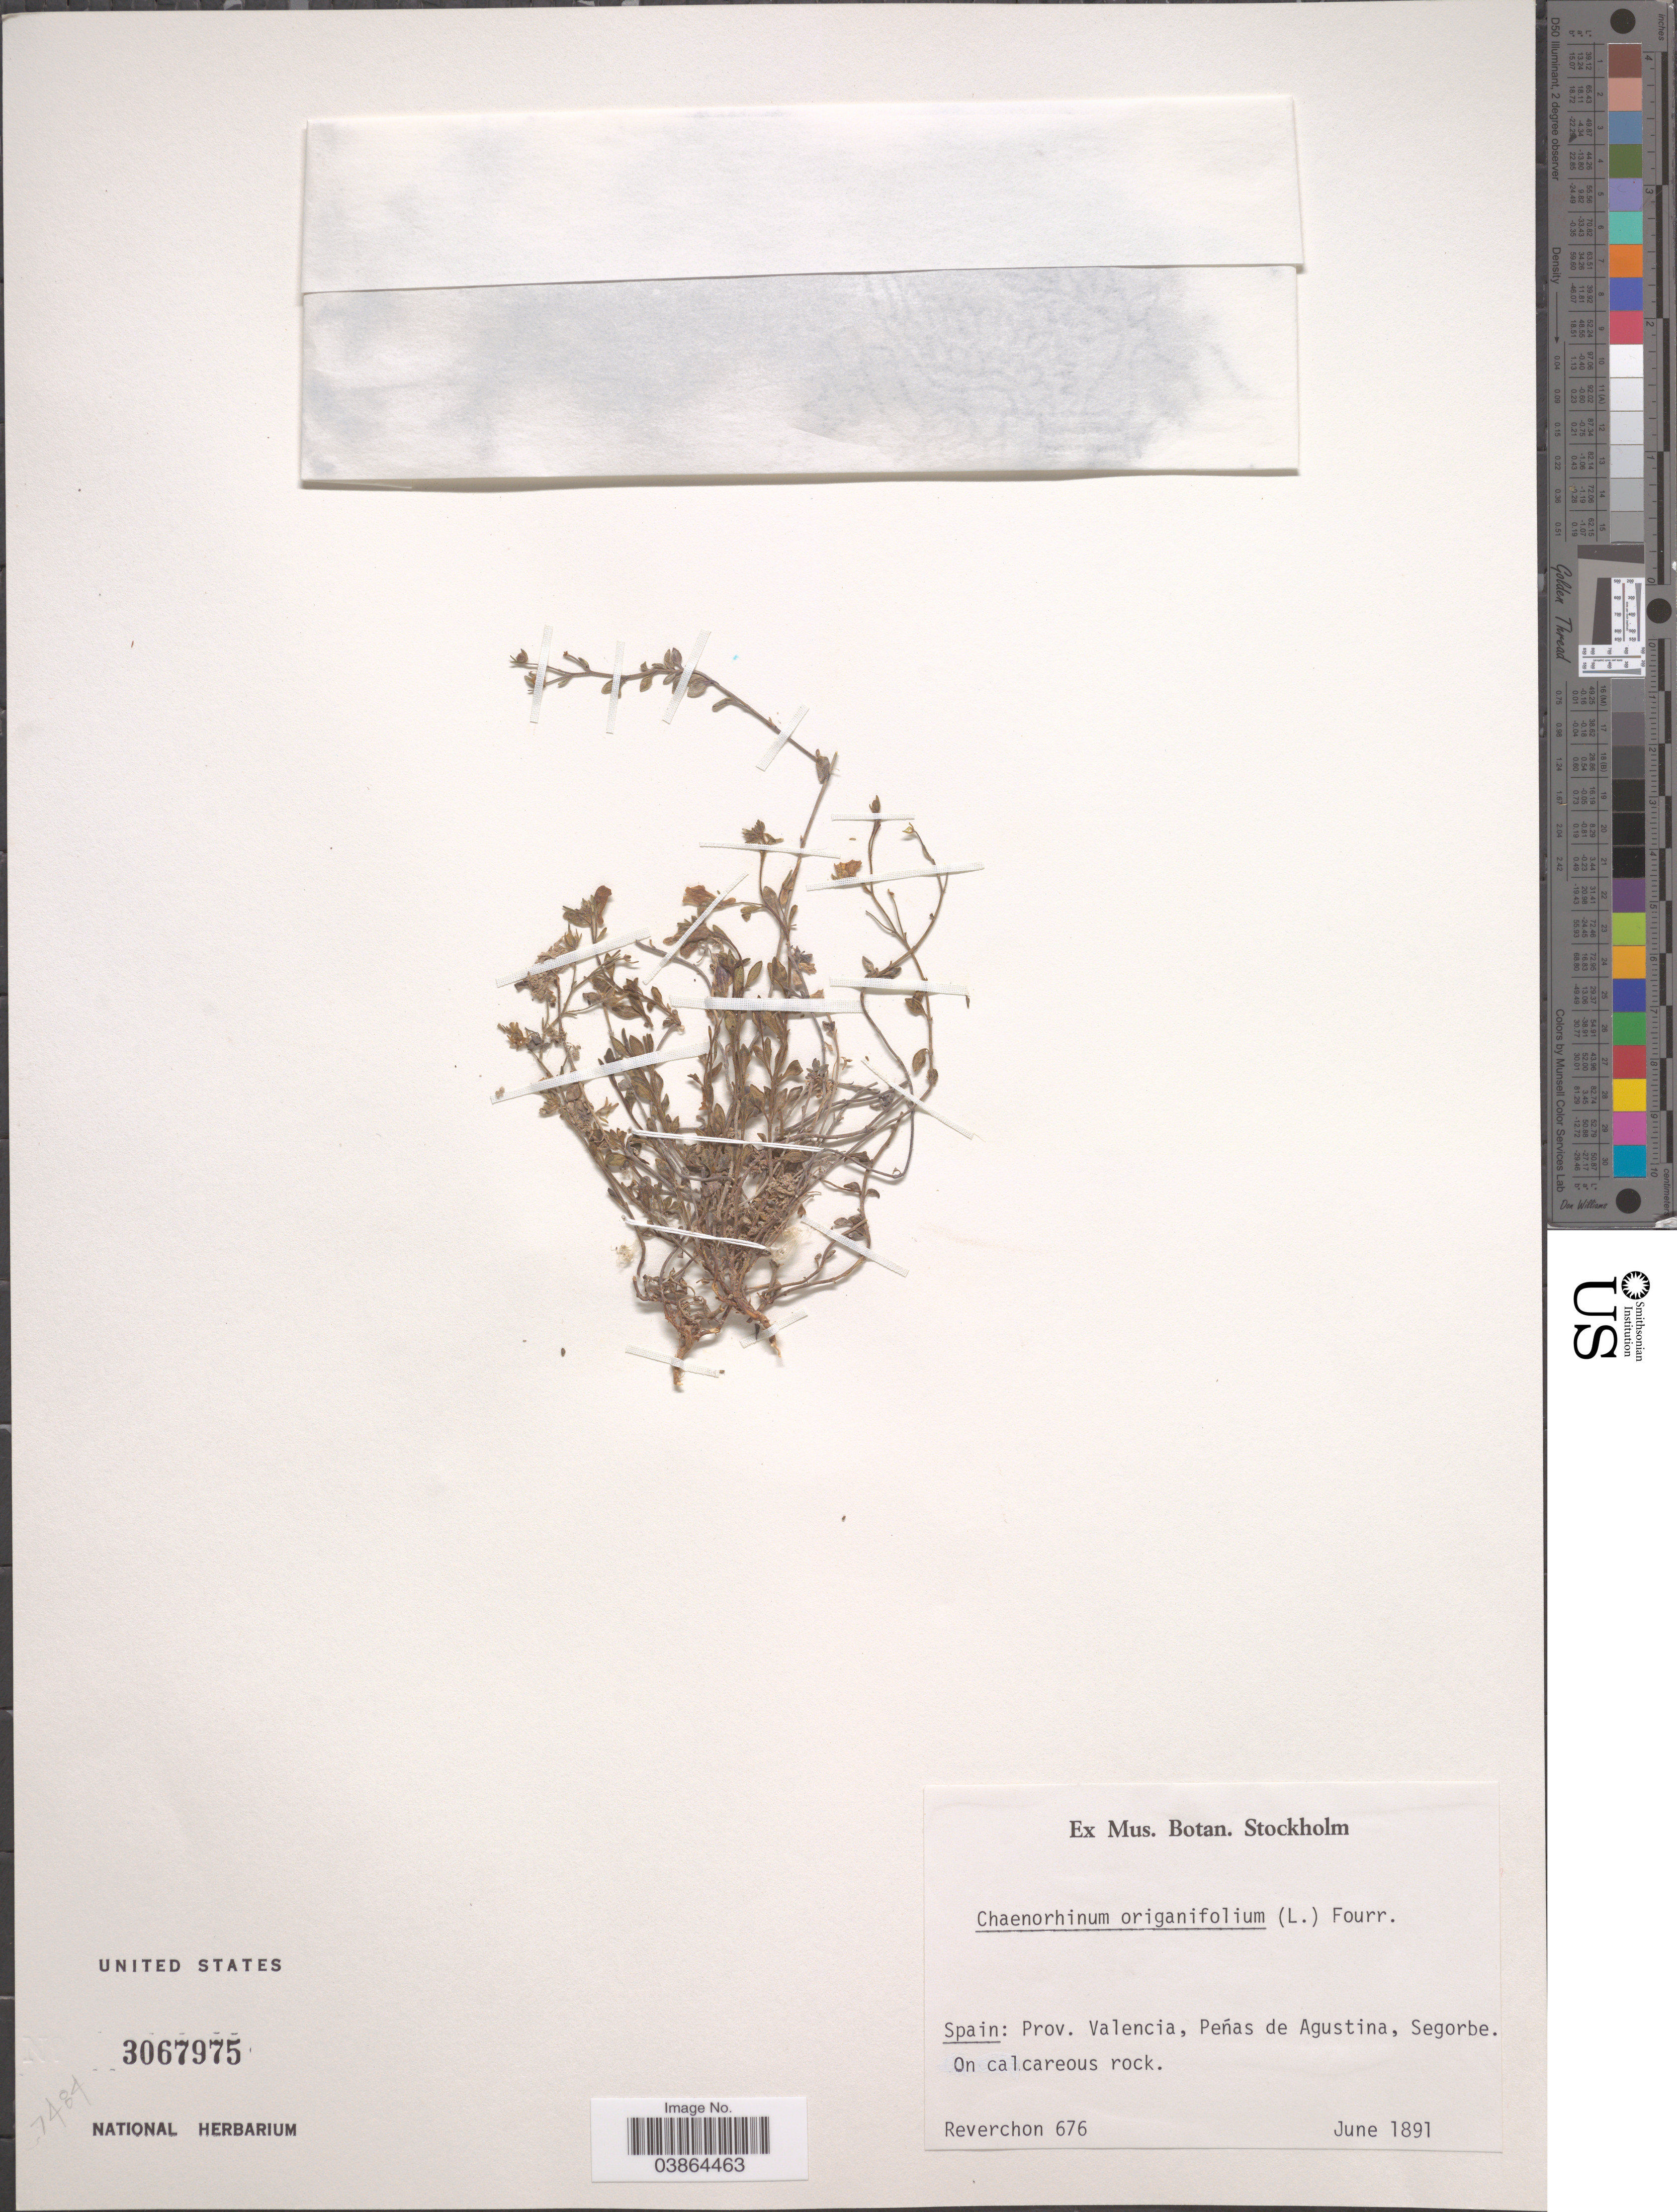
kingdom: Plantae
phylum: Tracheophyta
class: Magnoliopsida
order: Lamiales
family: Plantaginaceae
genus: Chaenorrhinum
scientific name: Chaenorrhinum origanifolium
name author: (L.) Fourr.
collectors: -. Reverchon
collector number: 676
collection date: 1891-06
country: Spain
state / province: Valenciana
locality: Peñas de Agustina, Segorbe.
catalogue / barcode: US 3067975